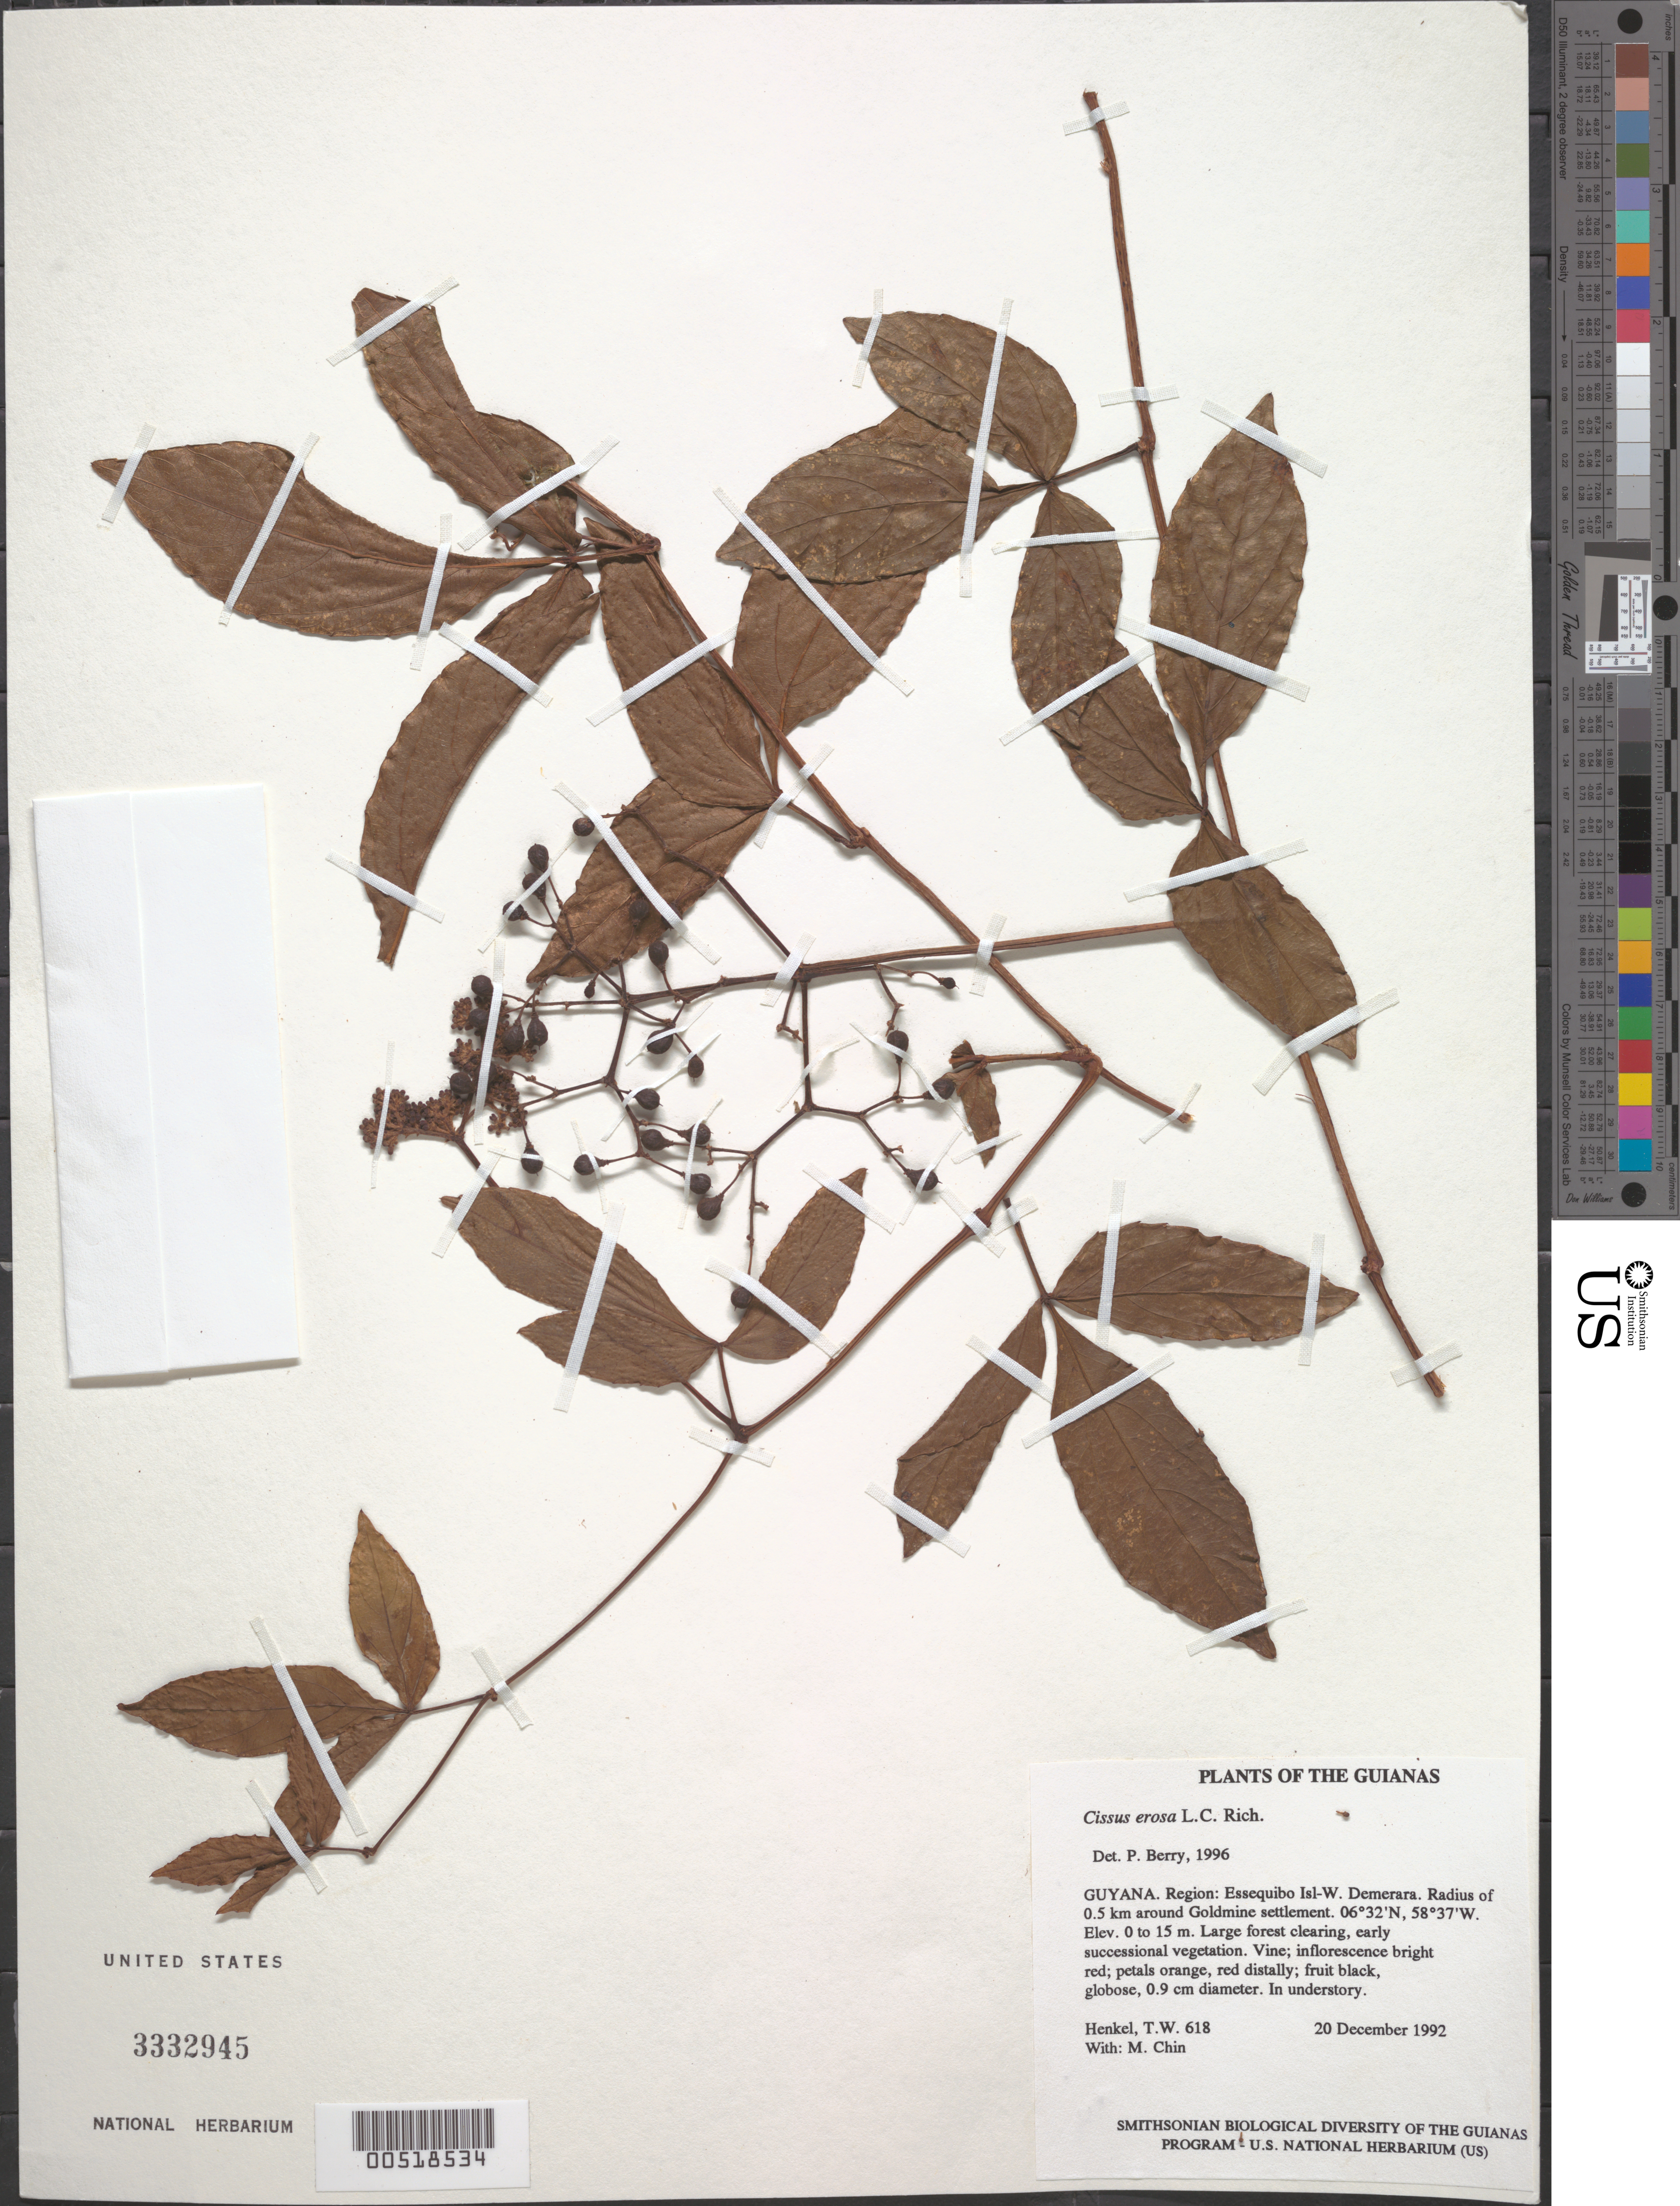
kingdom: Plantae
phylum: Tracheophyta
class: Magnoliopsida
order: Vitales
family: Vitaceae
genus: Cissus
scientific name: Cissus erosa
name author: Rich.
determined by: Berry, P. E., (WIS), University of Wisconsin - Madison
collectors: T. Henkel & M. Chin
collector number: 618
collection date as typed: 20 December 1992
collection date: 1992-12-20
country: Guyana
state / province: Essequibo Isl-W. Demerara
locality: Radius of 0.5 km around Goldmine settlement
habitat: Large forest clearing, early successional vegetation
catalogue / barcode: US 3332945